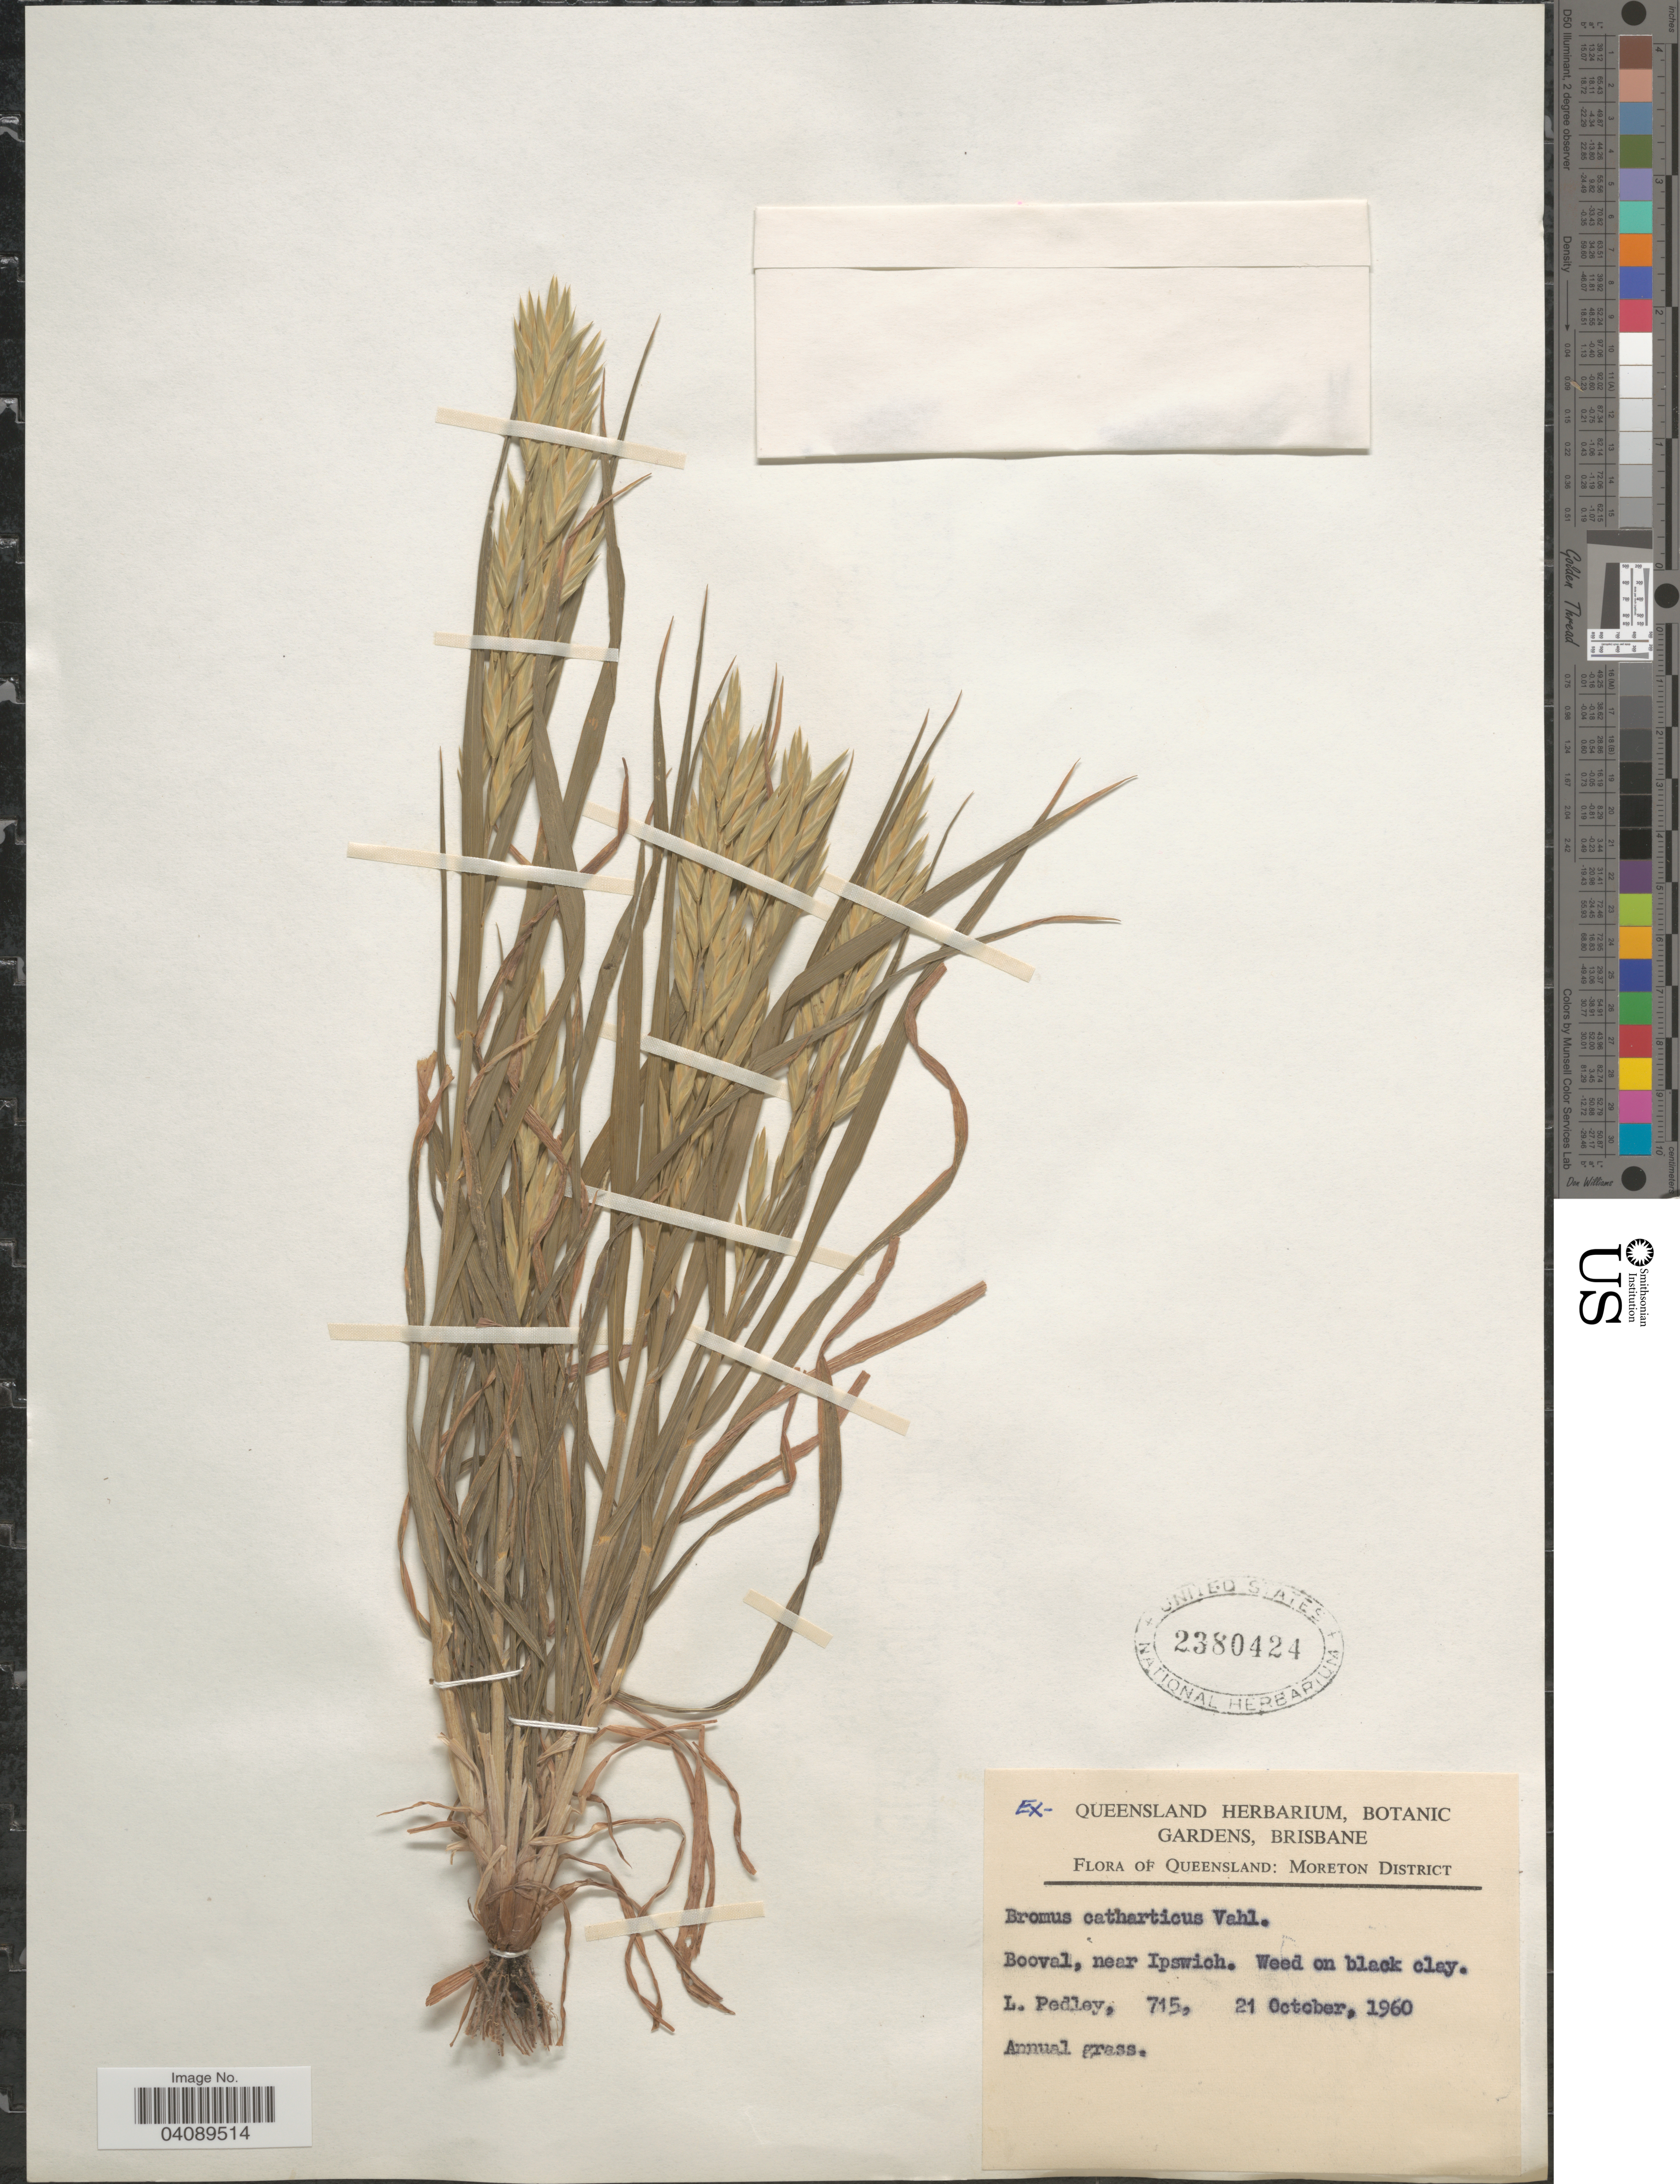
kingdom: Plantae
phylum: Tracheophyta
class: Liliopsida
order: Poales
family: Poaceae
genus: Bromus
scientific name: Bromus catharticus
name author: Vahl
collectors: L. Pedley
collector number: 715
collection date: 1960-10-21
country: Australia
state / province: Queensland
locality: Moreton District. Booval, near Ipswich.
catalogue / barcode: US 2380424